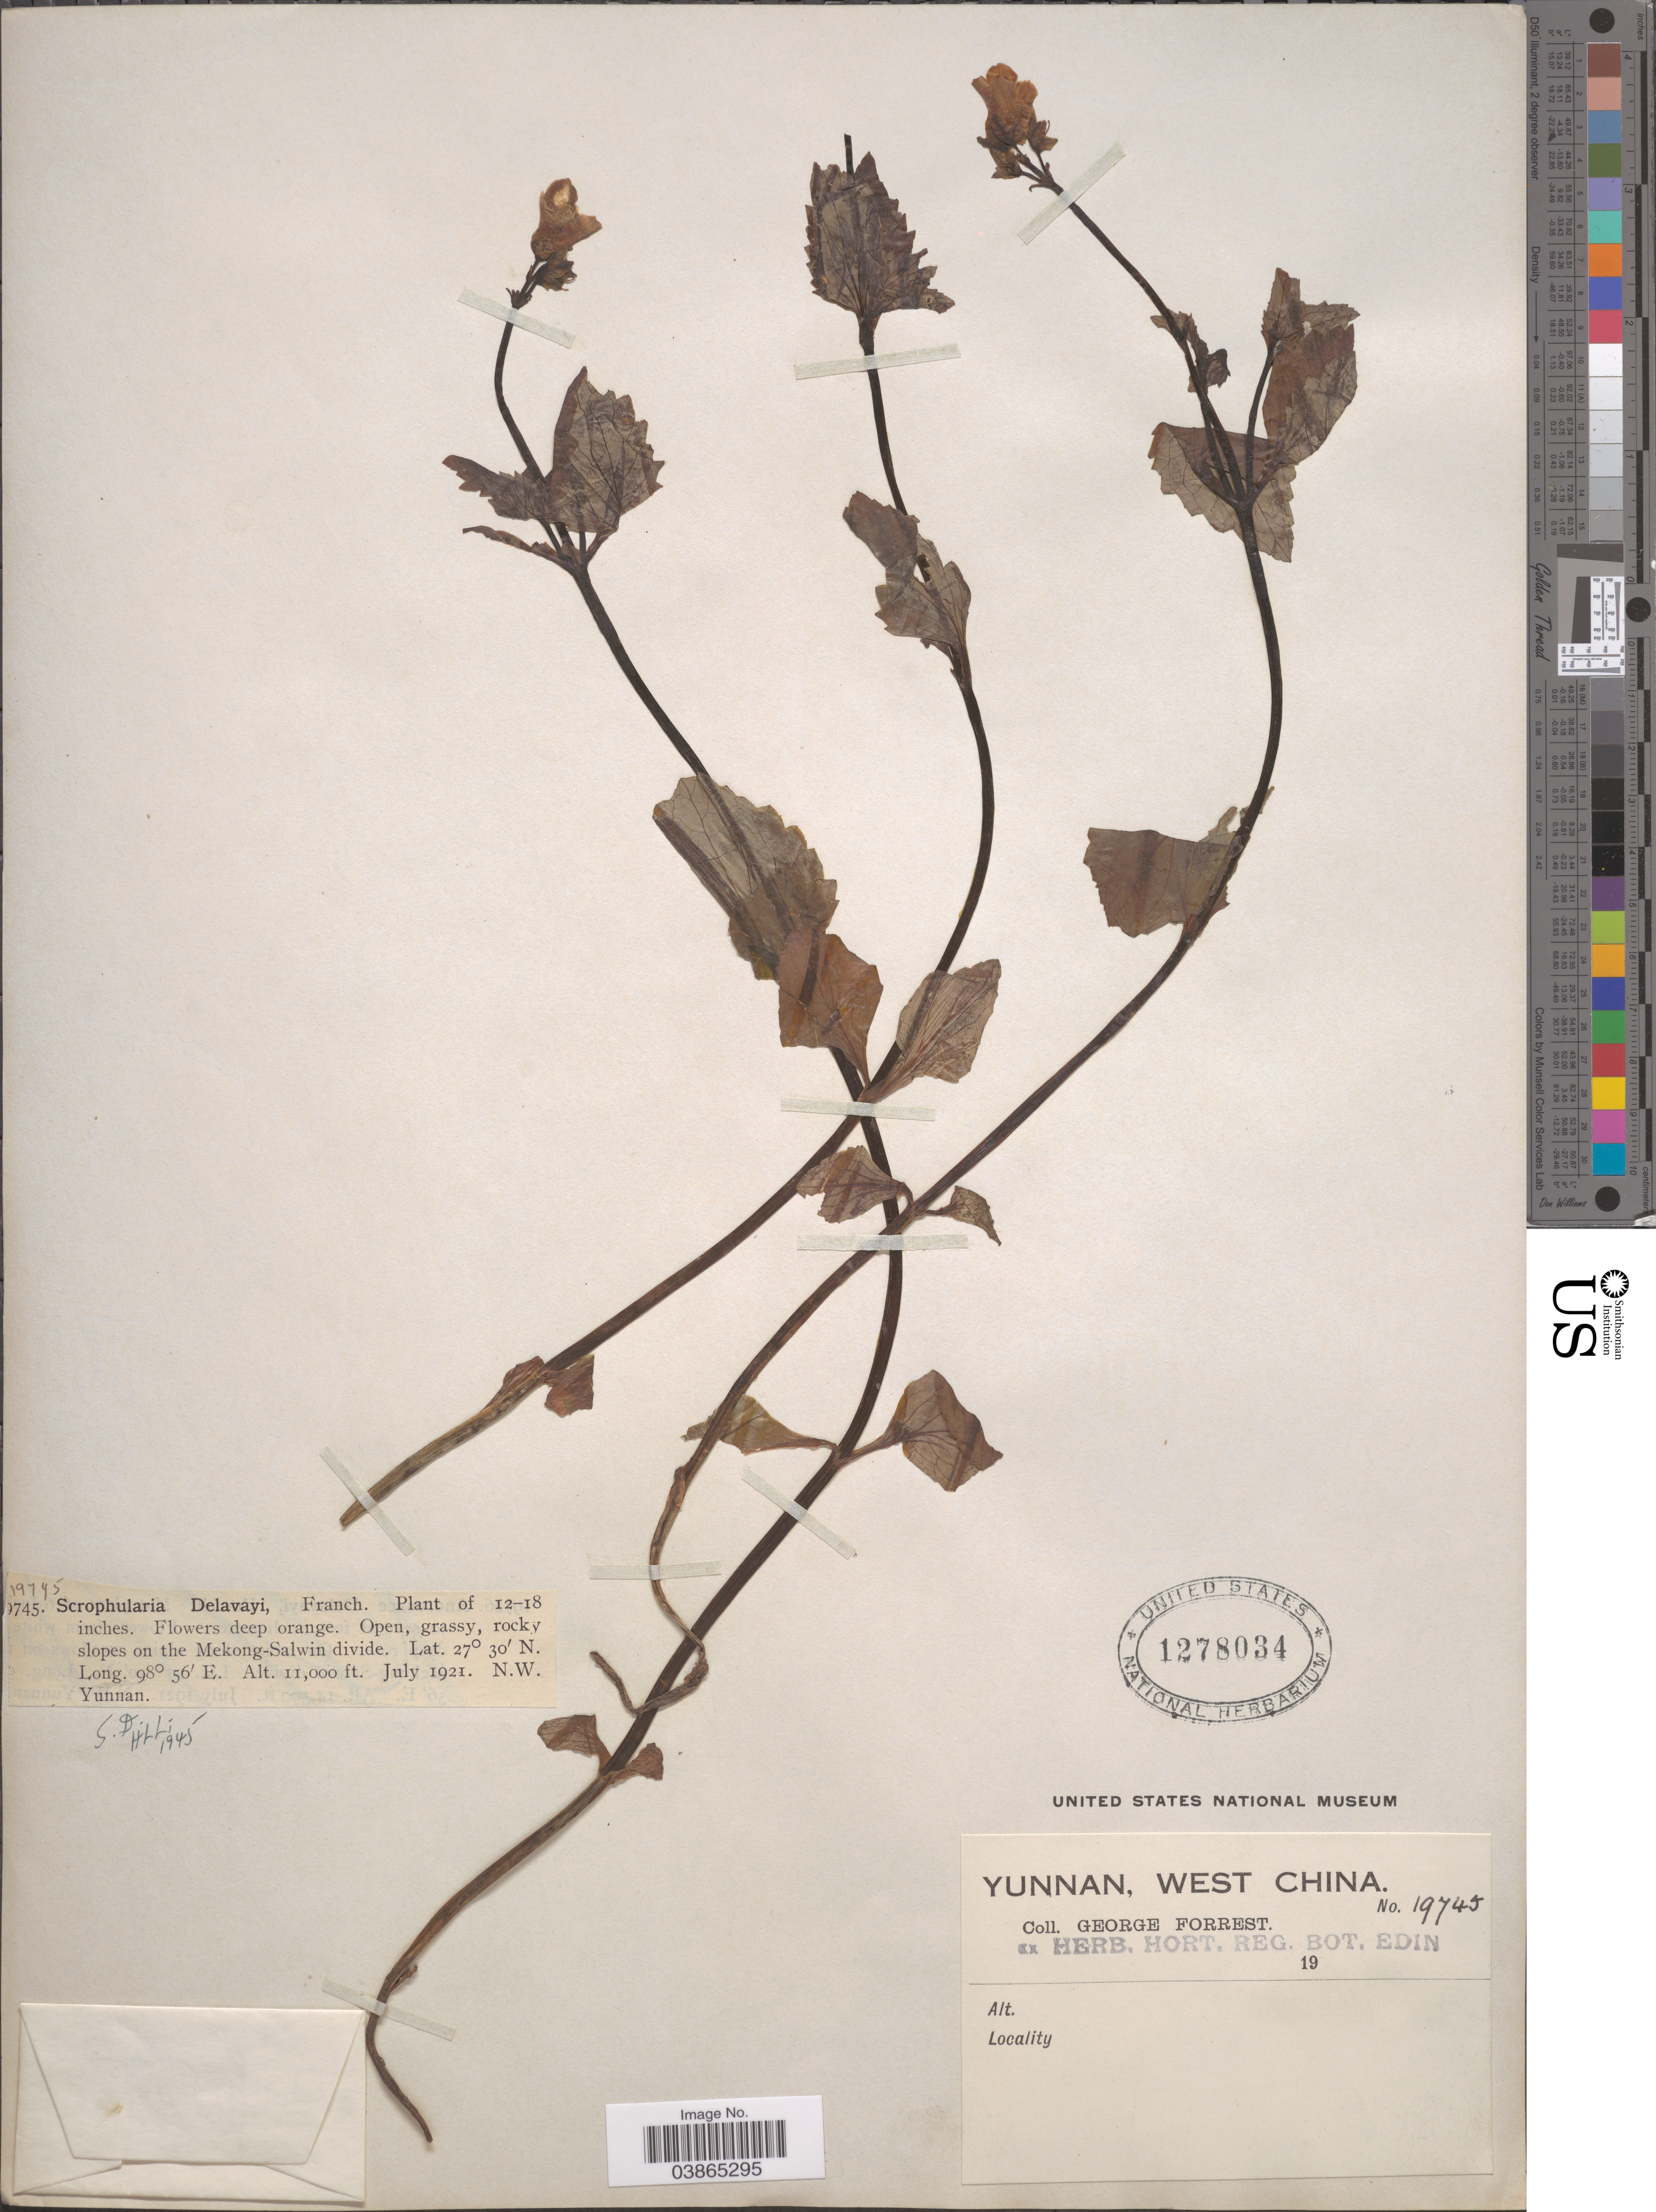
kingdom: Plantae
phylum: Tracheophyta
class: Magnoliopsida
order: Lamiales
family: Scrophulariaceae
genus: Scrophularia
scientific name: Scrophularia delavayi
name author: Franch.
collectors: G. Forrest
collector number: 19745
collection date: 1921-07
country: China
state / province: Yunnan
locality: West China. Rocky slopes on the Mekong-Salwin divide. N.W. Yunnan.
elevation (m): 3353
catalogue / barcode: US 1278034